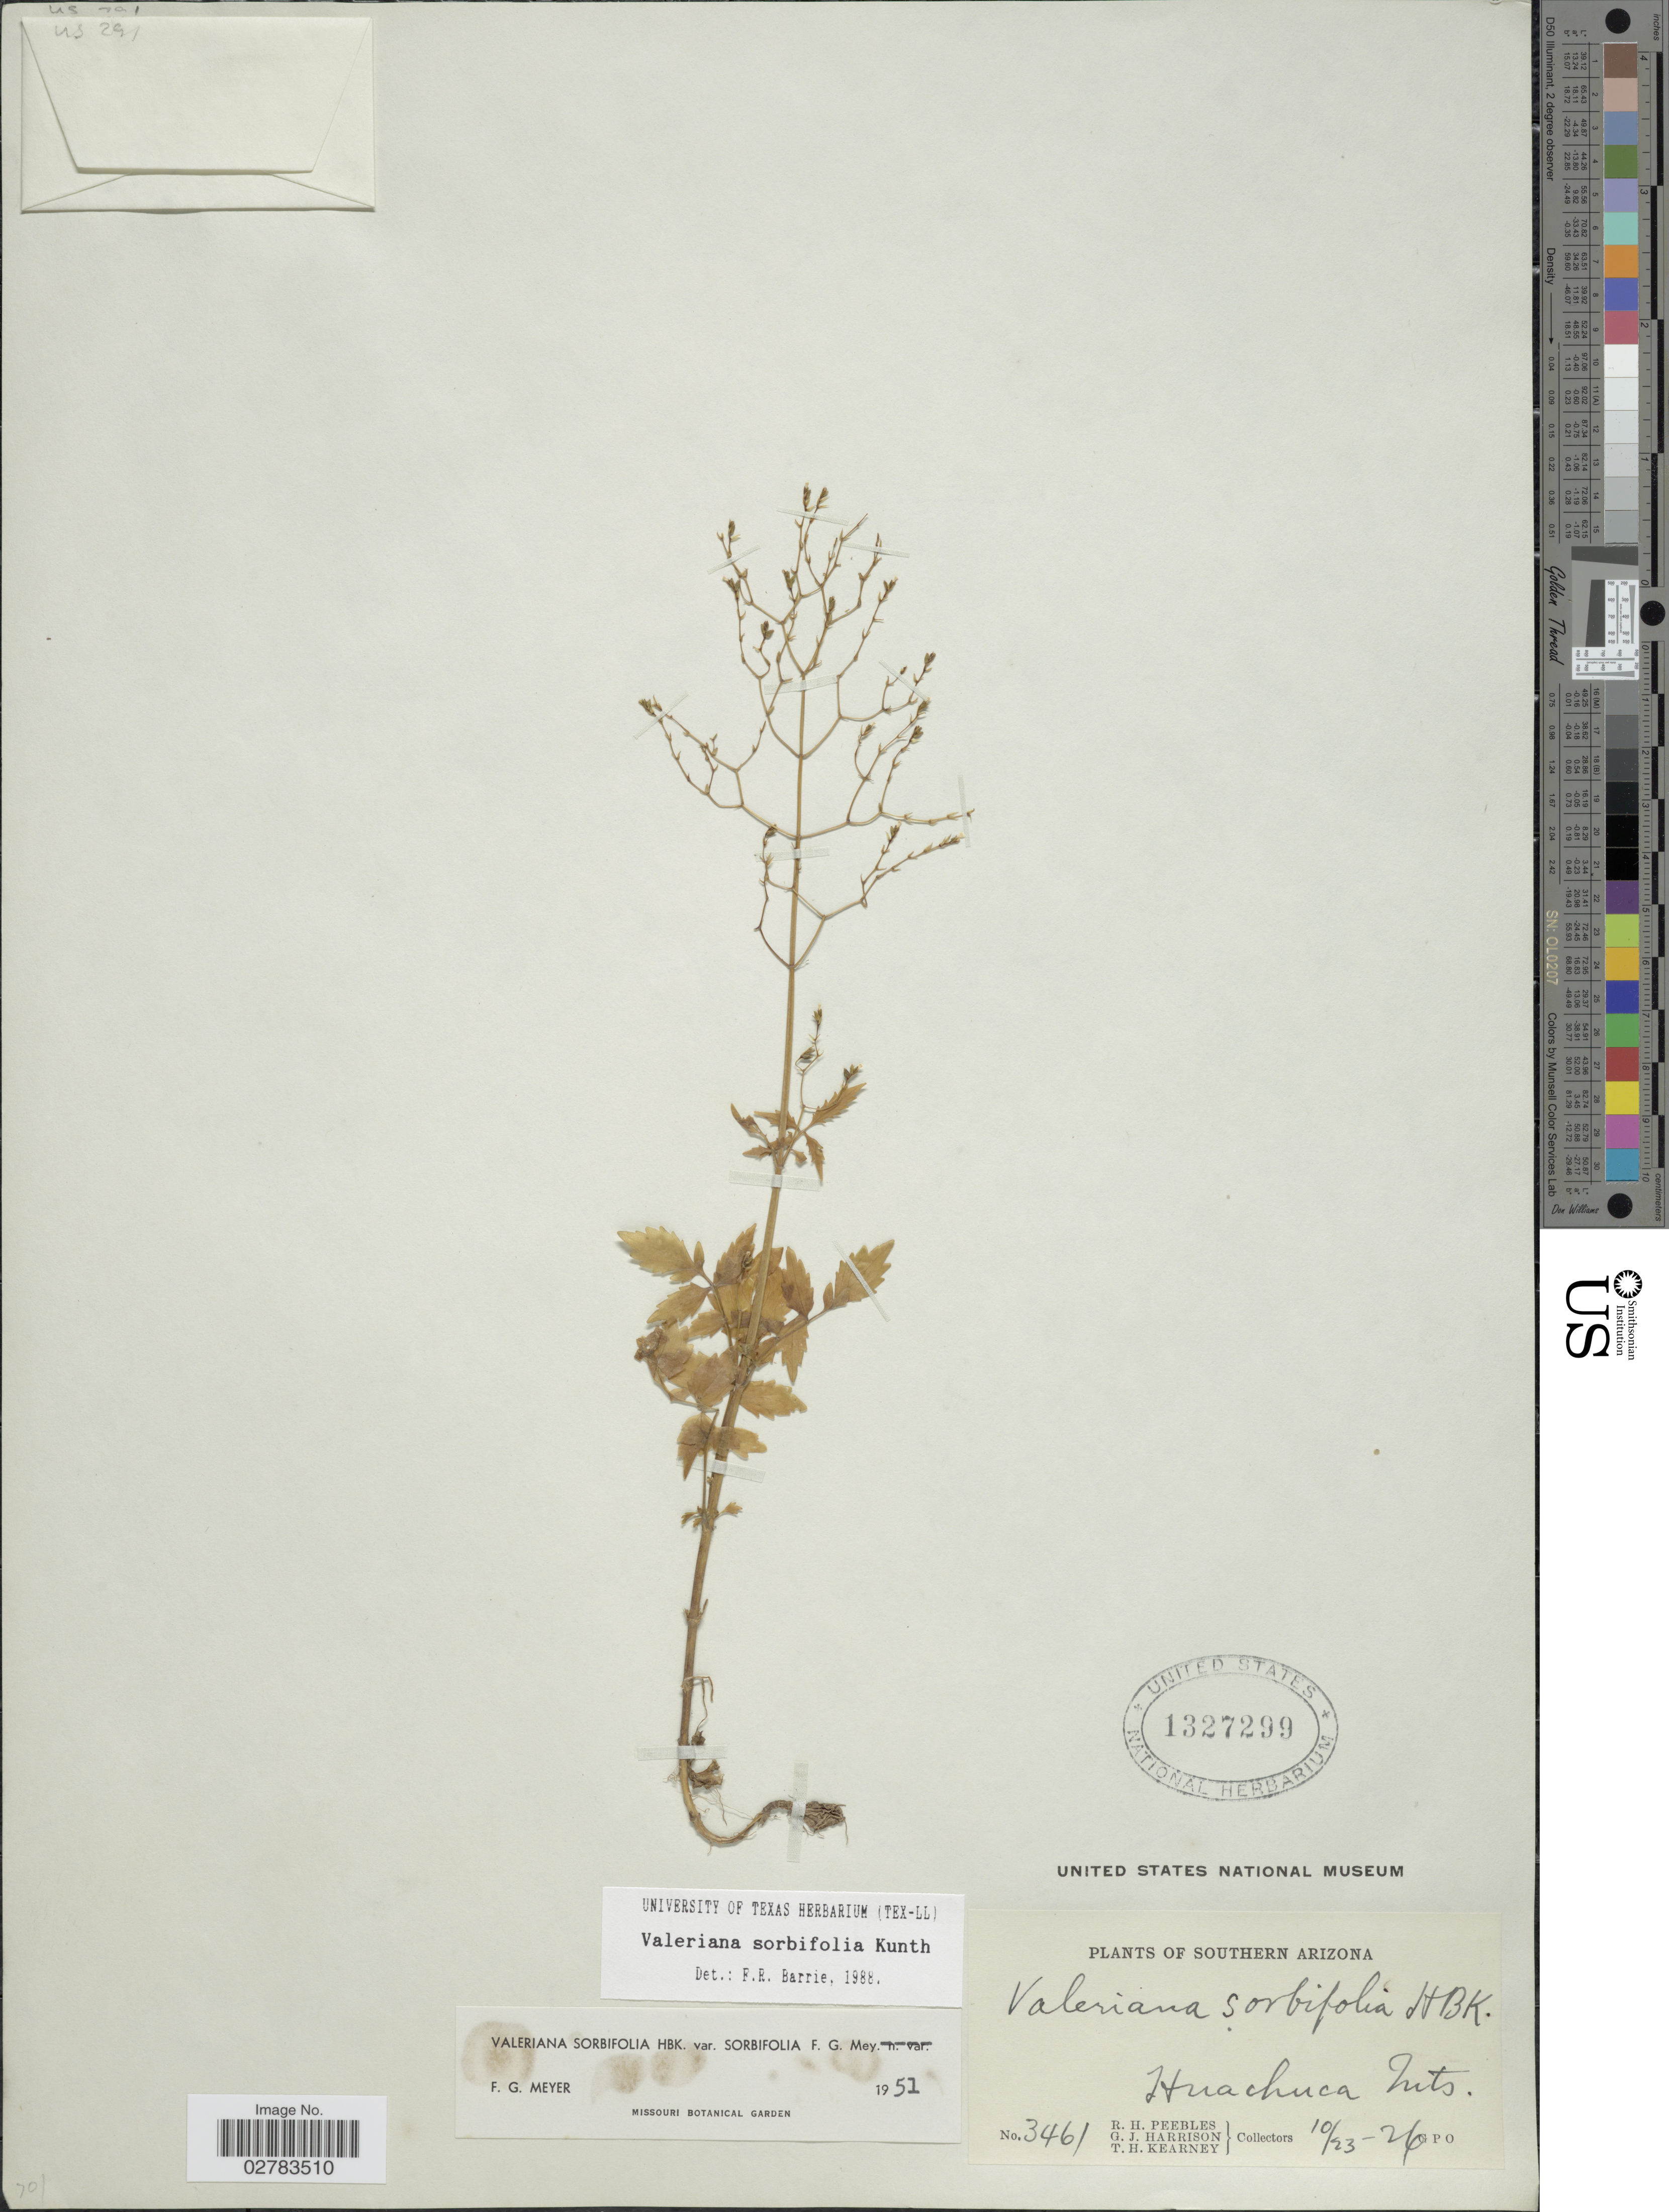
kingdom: Plantae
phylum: Tracheophyta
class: Magnoliopsida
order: Dipsacales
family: Caprifoliaceae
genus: Valeriana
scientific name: Valeriana sorbifolia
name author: Kunth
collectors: R. H. Peebles, G. J. Harrison & T. H. Kearney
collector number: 3461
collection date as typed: Transcribed d/m/y: 23/10/26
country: United States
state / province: Arizona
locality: Southern Arizona, Huachuca Mts.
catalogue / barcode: US 1327299